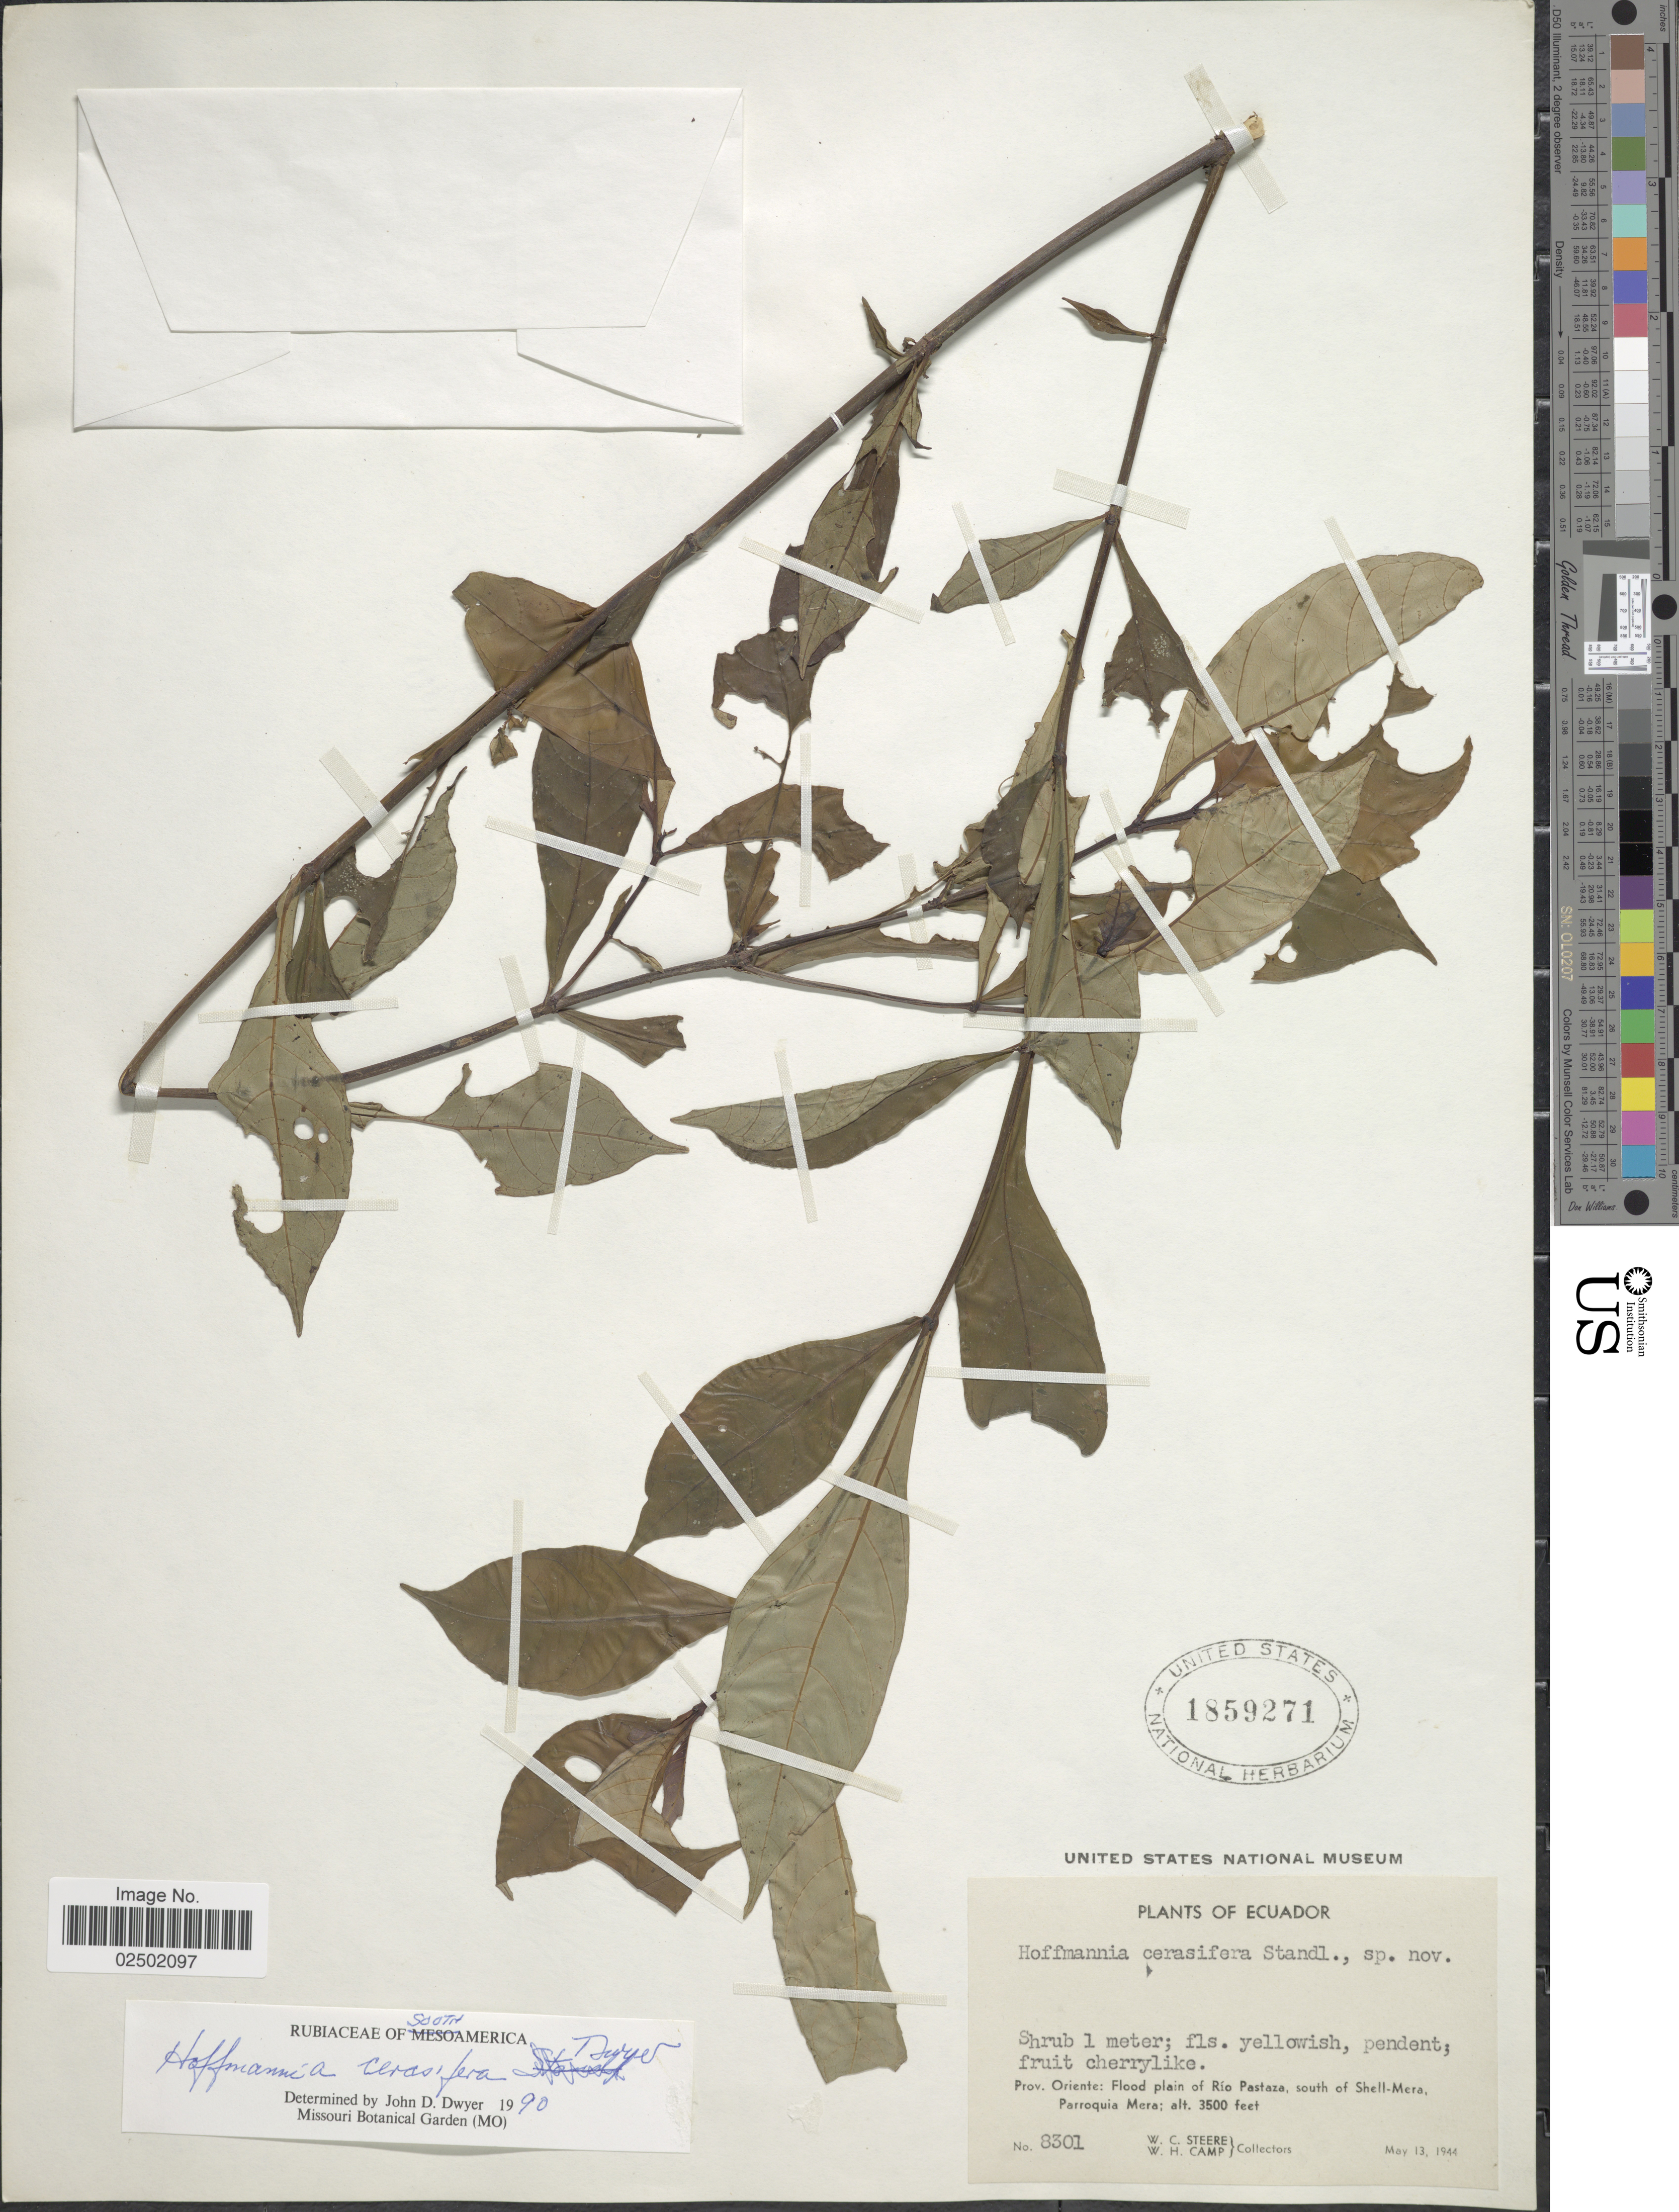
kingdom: Plantae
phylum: Tracheophyta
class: Magnoliopsida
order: Gentianales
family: Rubiaceae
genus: Hoffmannia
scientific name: Hoffmannia cerasifera Standl. sp. nov. ined.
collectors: W. C. Steere & W. H. Camp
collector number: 8301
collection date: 1944-05-13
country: Cuba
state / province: Oriente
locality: Prov. Oriente: Flood plain of Rio Pastaza, south of Shell-Mera, Parroquia Mera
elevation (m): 1067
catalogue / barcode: US 1859271